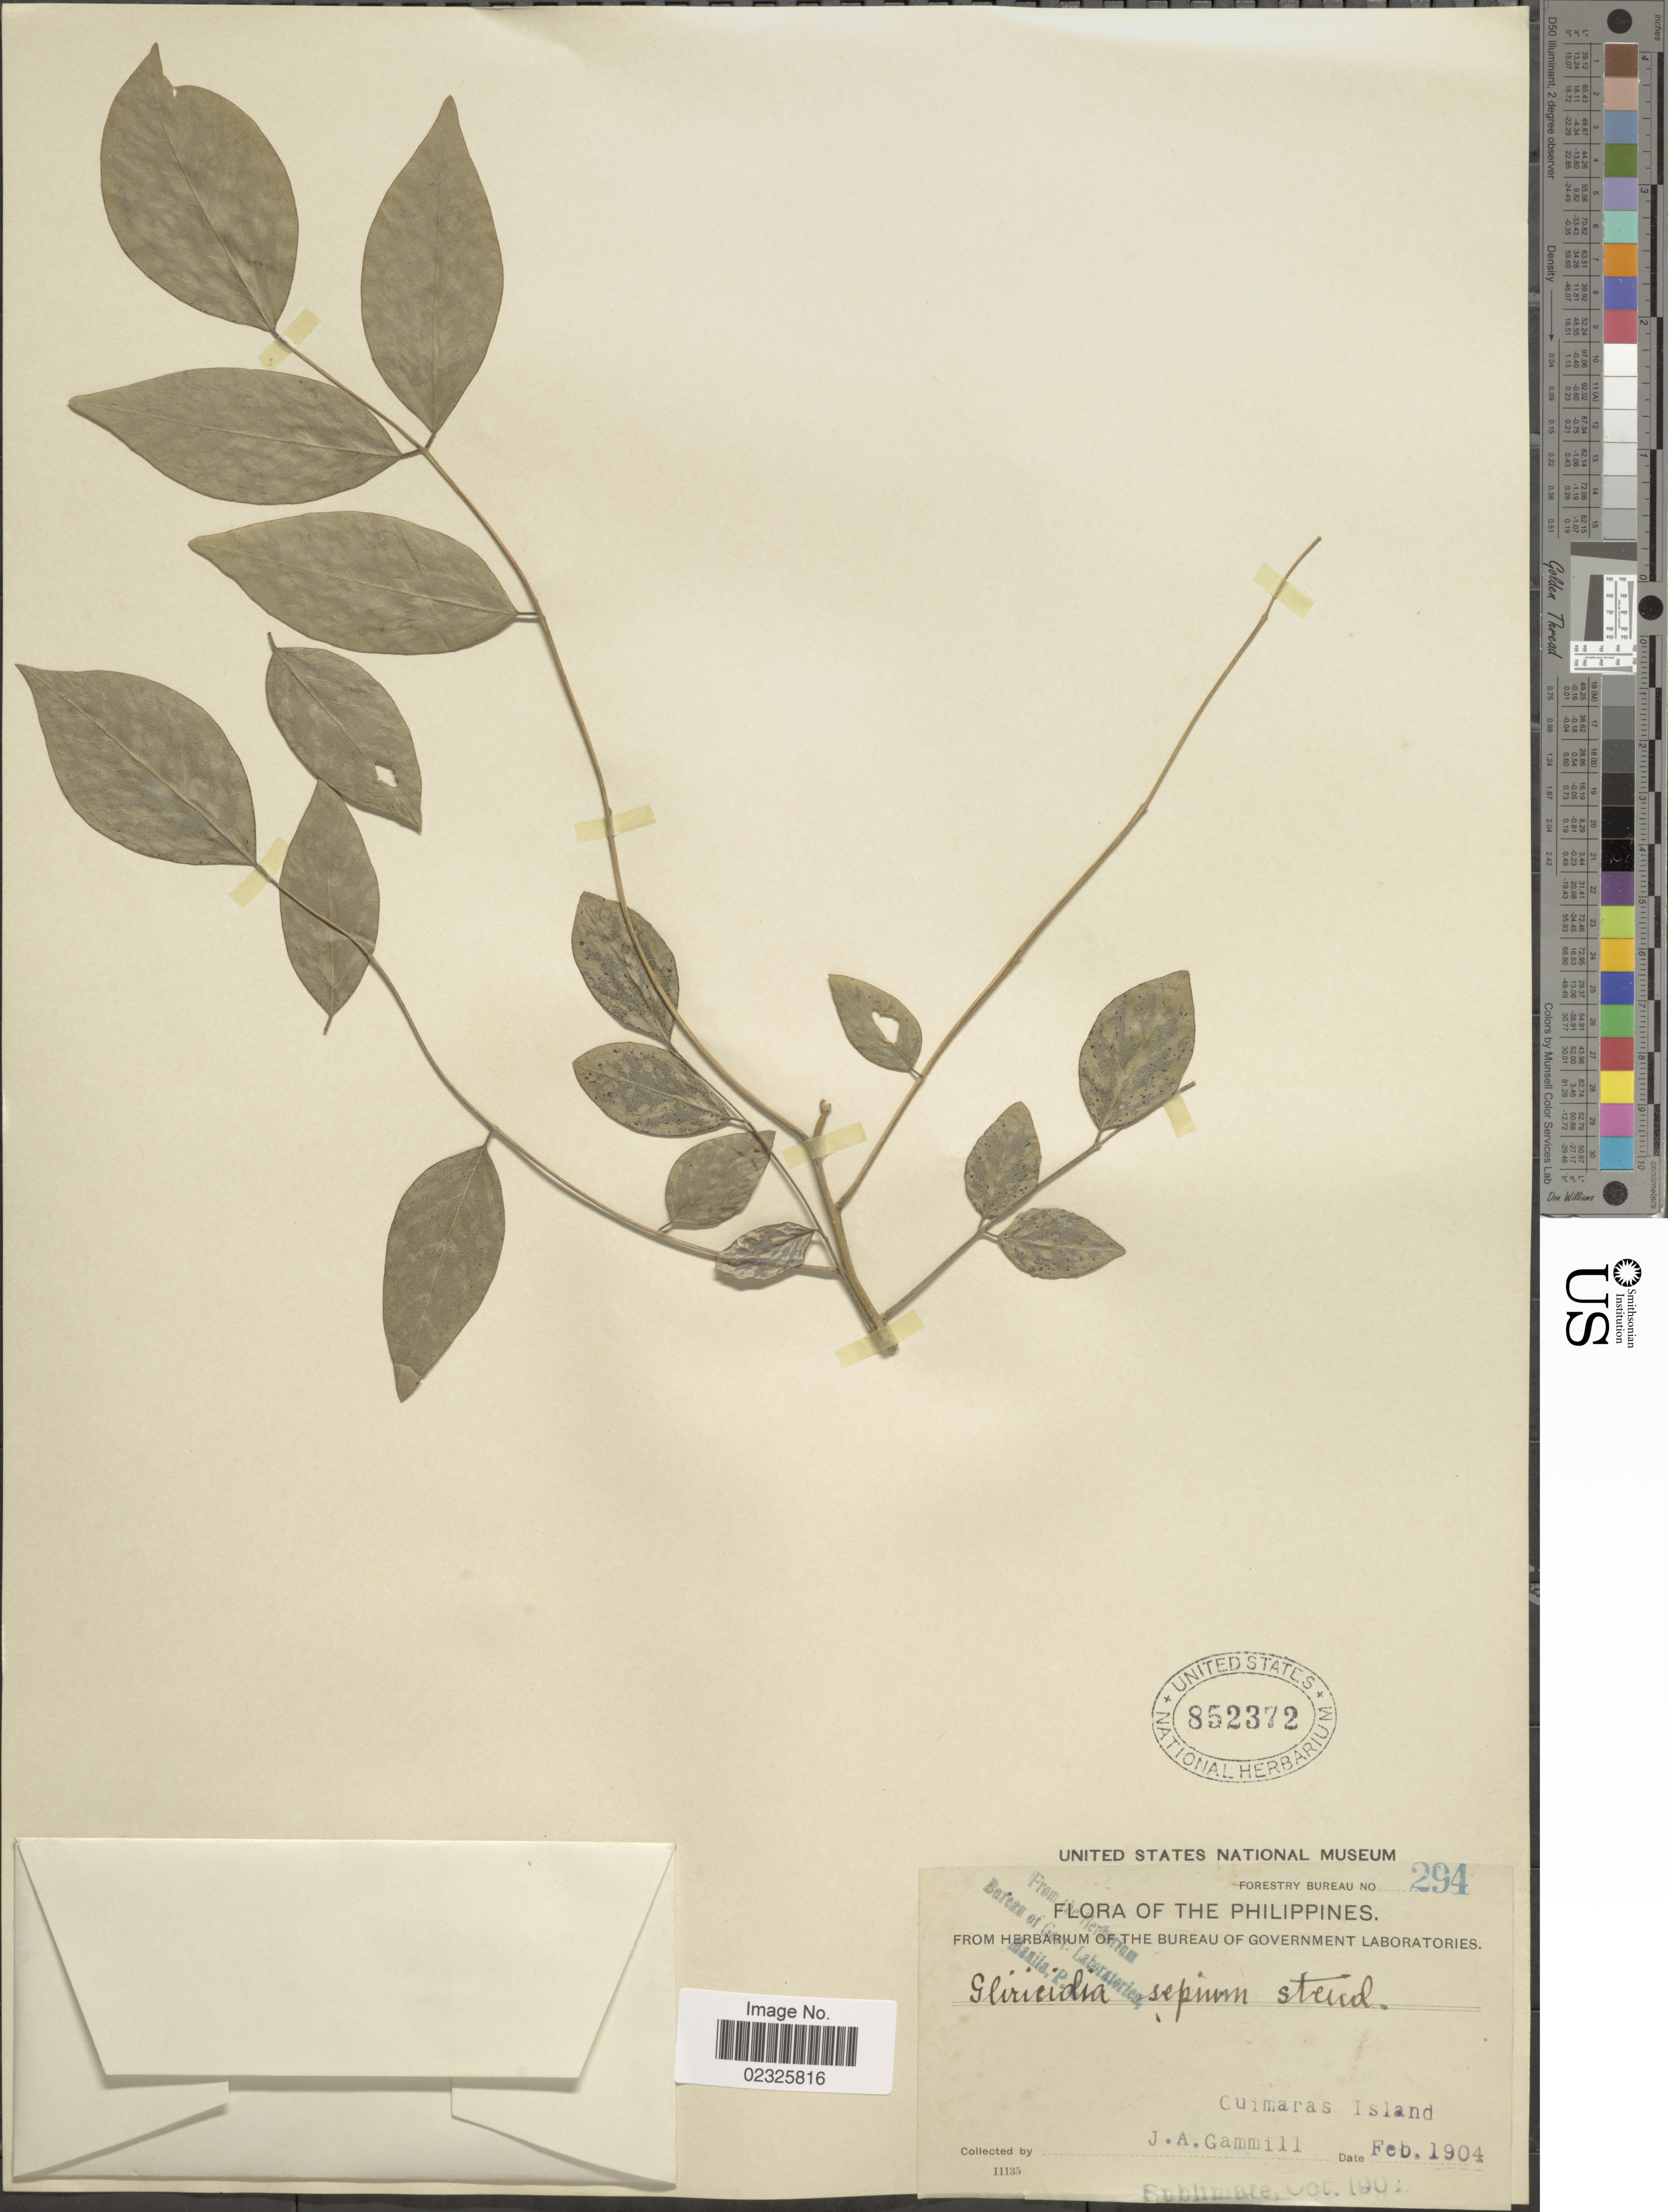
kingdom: Plantae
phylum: Tracheophyta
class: Magnoliopsida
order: Fabales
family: Fabaceae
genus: Gliricidia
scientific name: Gliricidia sepium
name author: (Jacq.) Kunth ex Walp.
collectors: J. Gammill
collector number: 11135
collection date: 1904-02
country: Philippines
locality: Cuimaras Island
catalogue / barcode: US 852372